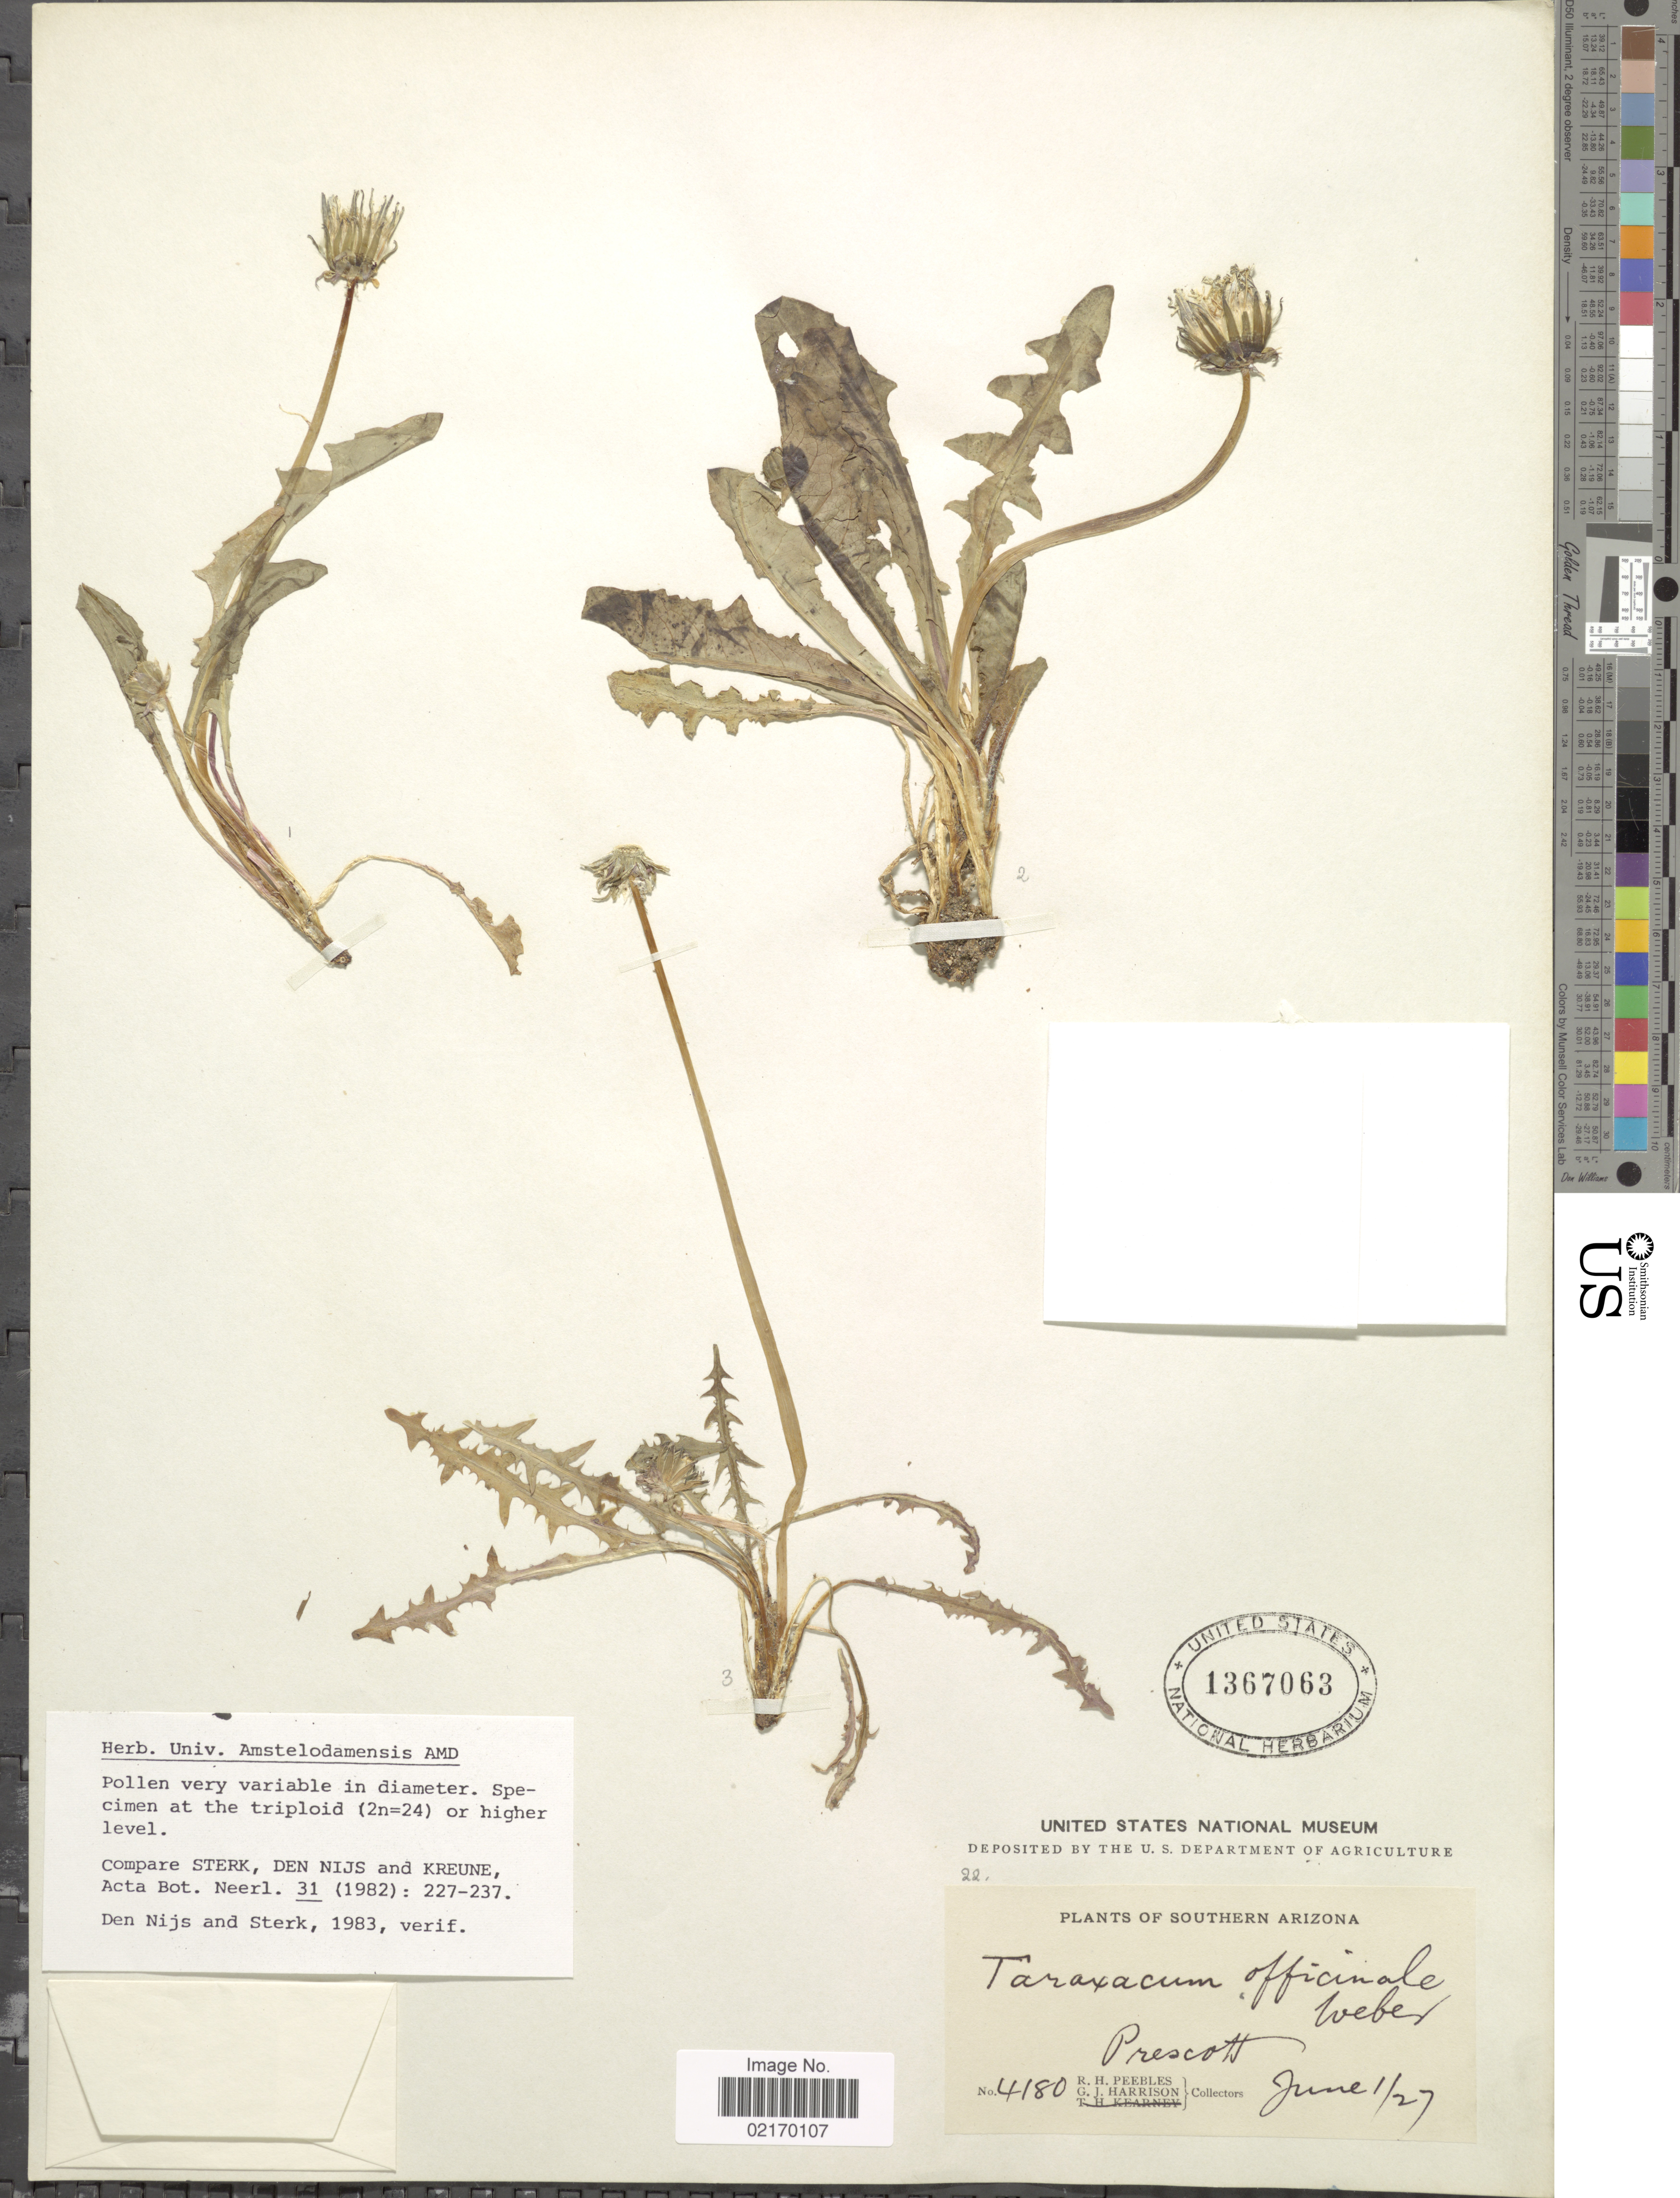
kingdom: Plantae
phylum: Tracheophyta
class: Magnoliopsida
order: Asterales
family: Asteraceae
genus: Taraxacum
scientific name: Taraxacum officinale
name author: G.H. Weber ex F.H. Wigg.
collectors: R. H. Peebles & G. J. Harrison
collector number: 4180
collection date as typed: Transcribed d/m/y: 1/6/27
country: United States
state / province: Arizona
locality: Southern Arizona, Prescott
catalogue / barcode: US 1367063